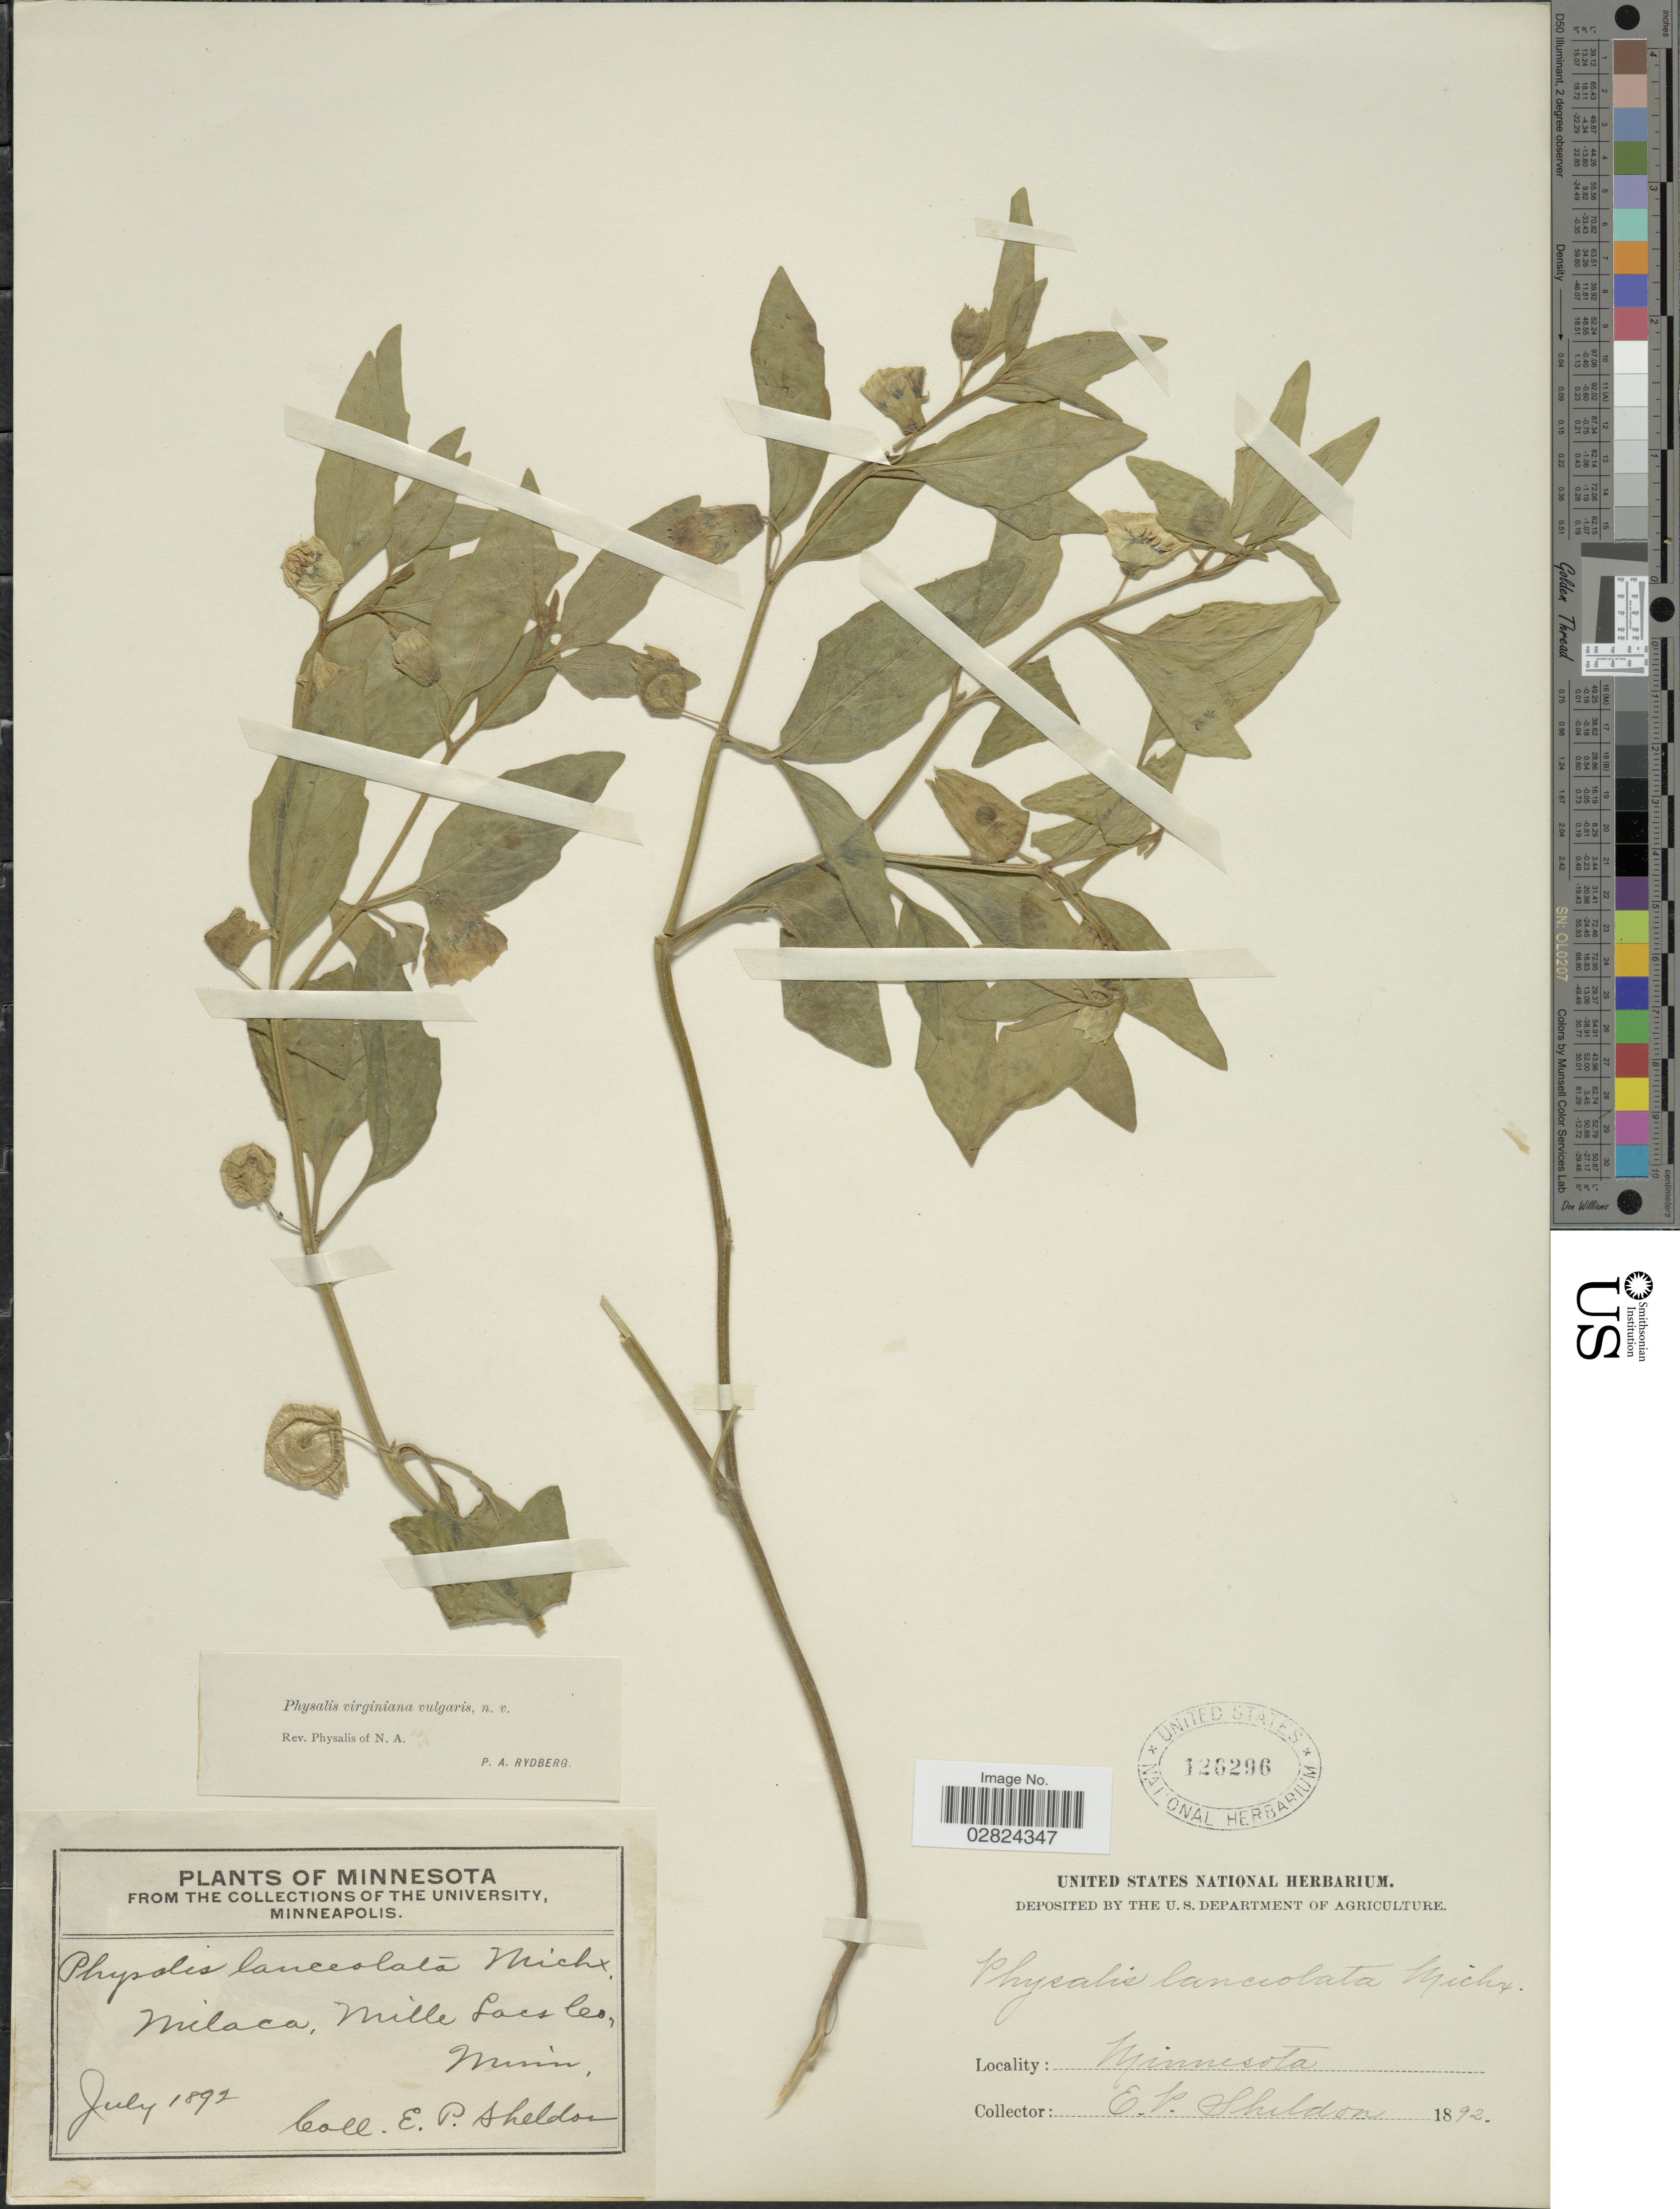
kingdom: Plantae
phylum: Tracheophyta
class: Magnoliopsida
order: Solanales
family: Solanaceae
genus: Physalis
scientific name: Physalis virginiana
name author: Mill.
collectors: E. P. Sheldon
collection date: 1892-07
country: United States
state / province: Minnesota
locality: Milaca, Mille Lacs Co., Minn.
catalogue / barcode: US 126296